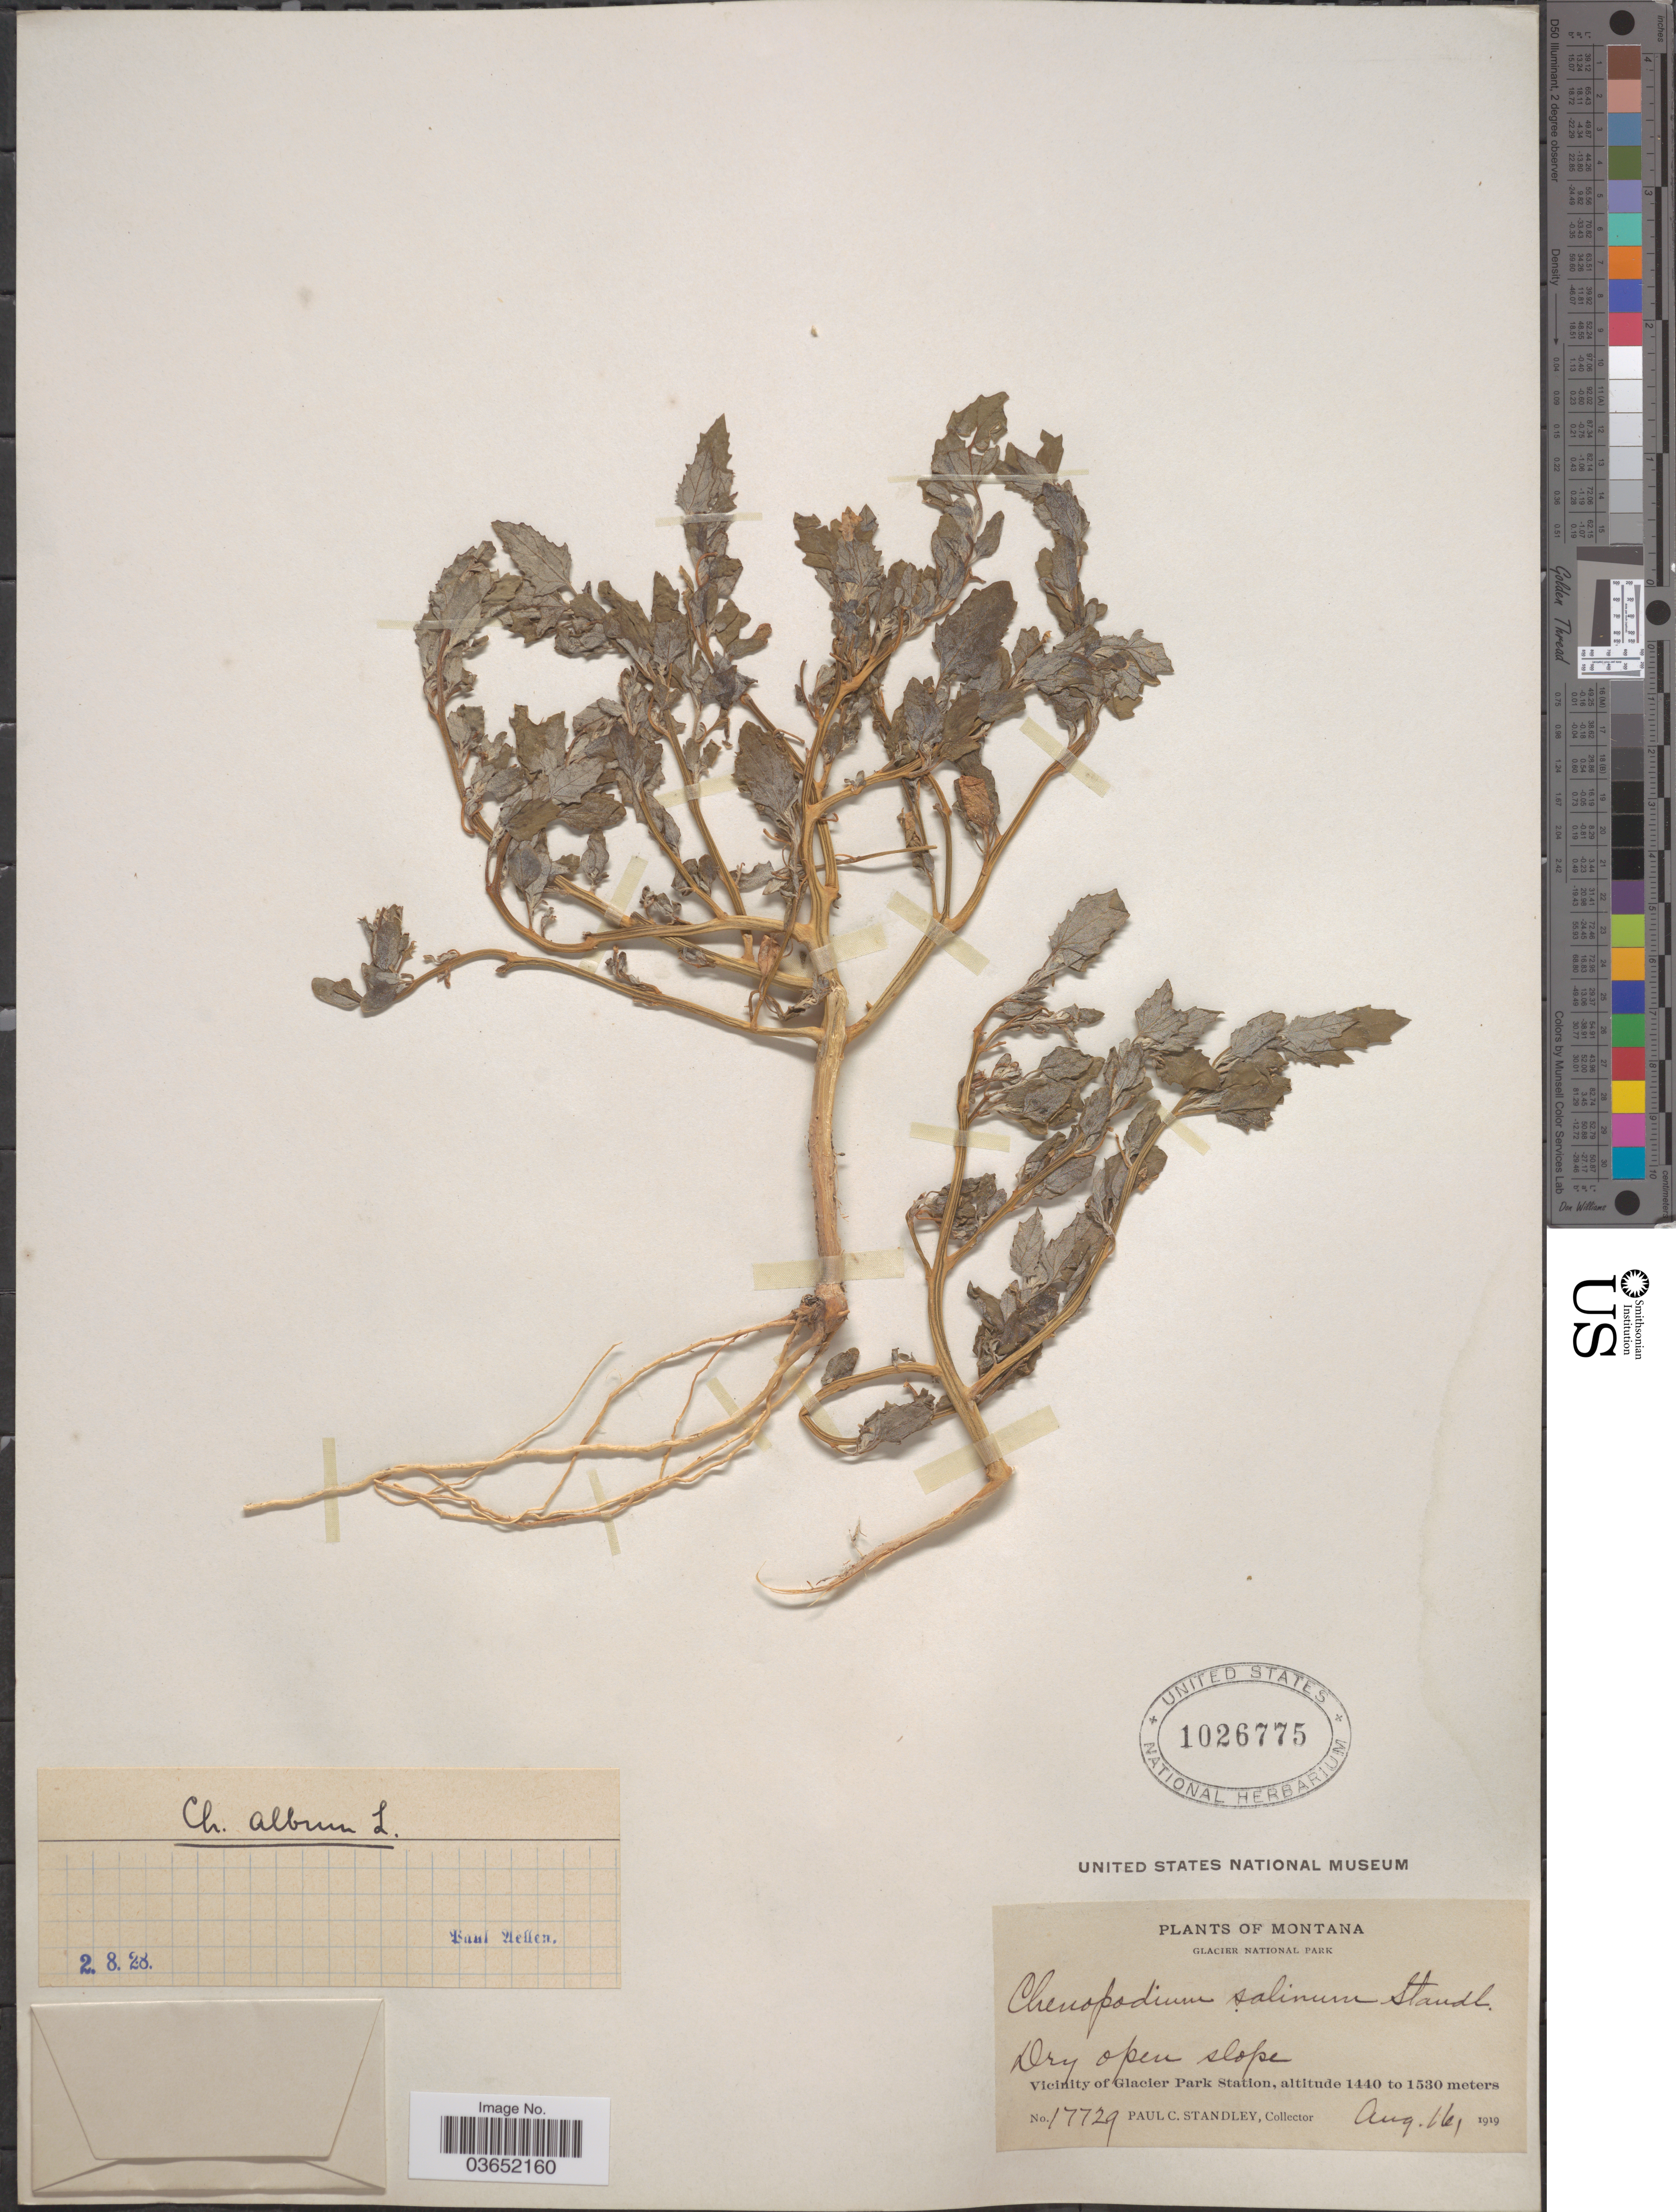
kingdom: Plantae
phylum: Tracheophyta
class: Magnoliopsida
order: Caryophyllales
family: Amaranthaceae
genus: Chenopodium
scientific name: Chenopodium album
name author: L.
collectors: P. C. Standley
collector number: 17729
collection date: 1919-08-16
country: United States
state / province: Montana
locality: Glacier National Park. Vicinity of Glacier Park Station.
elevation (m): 1440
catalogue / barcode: US 1026775